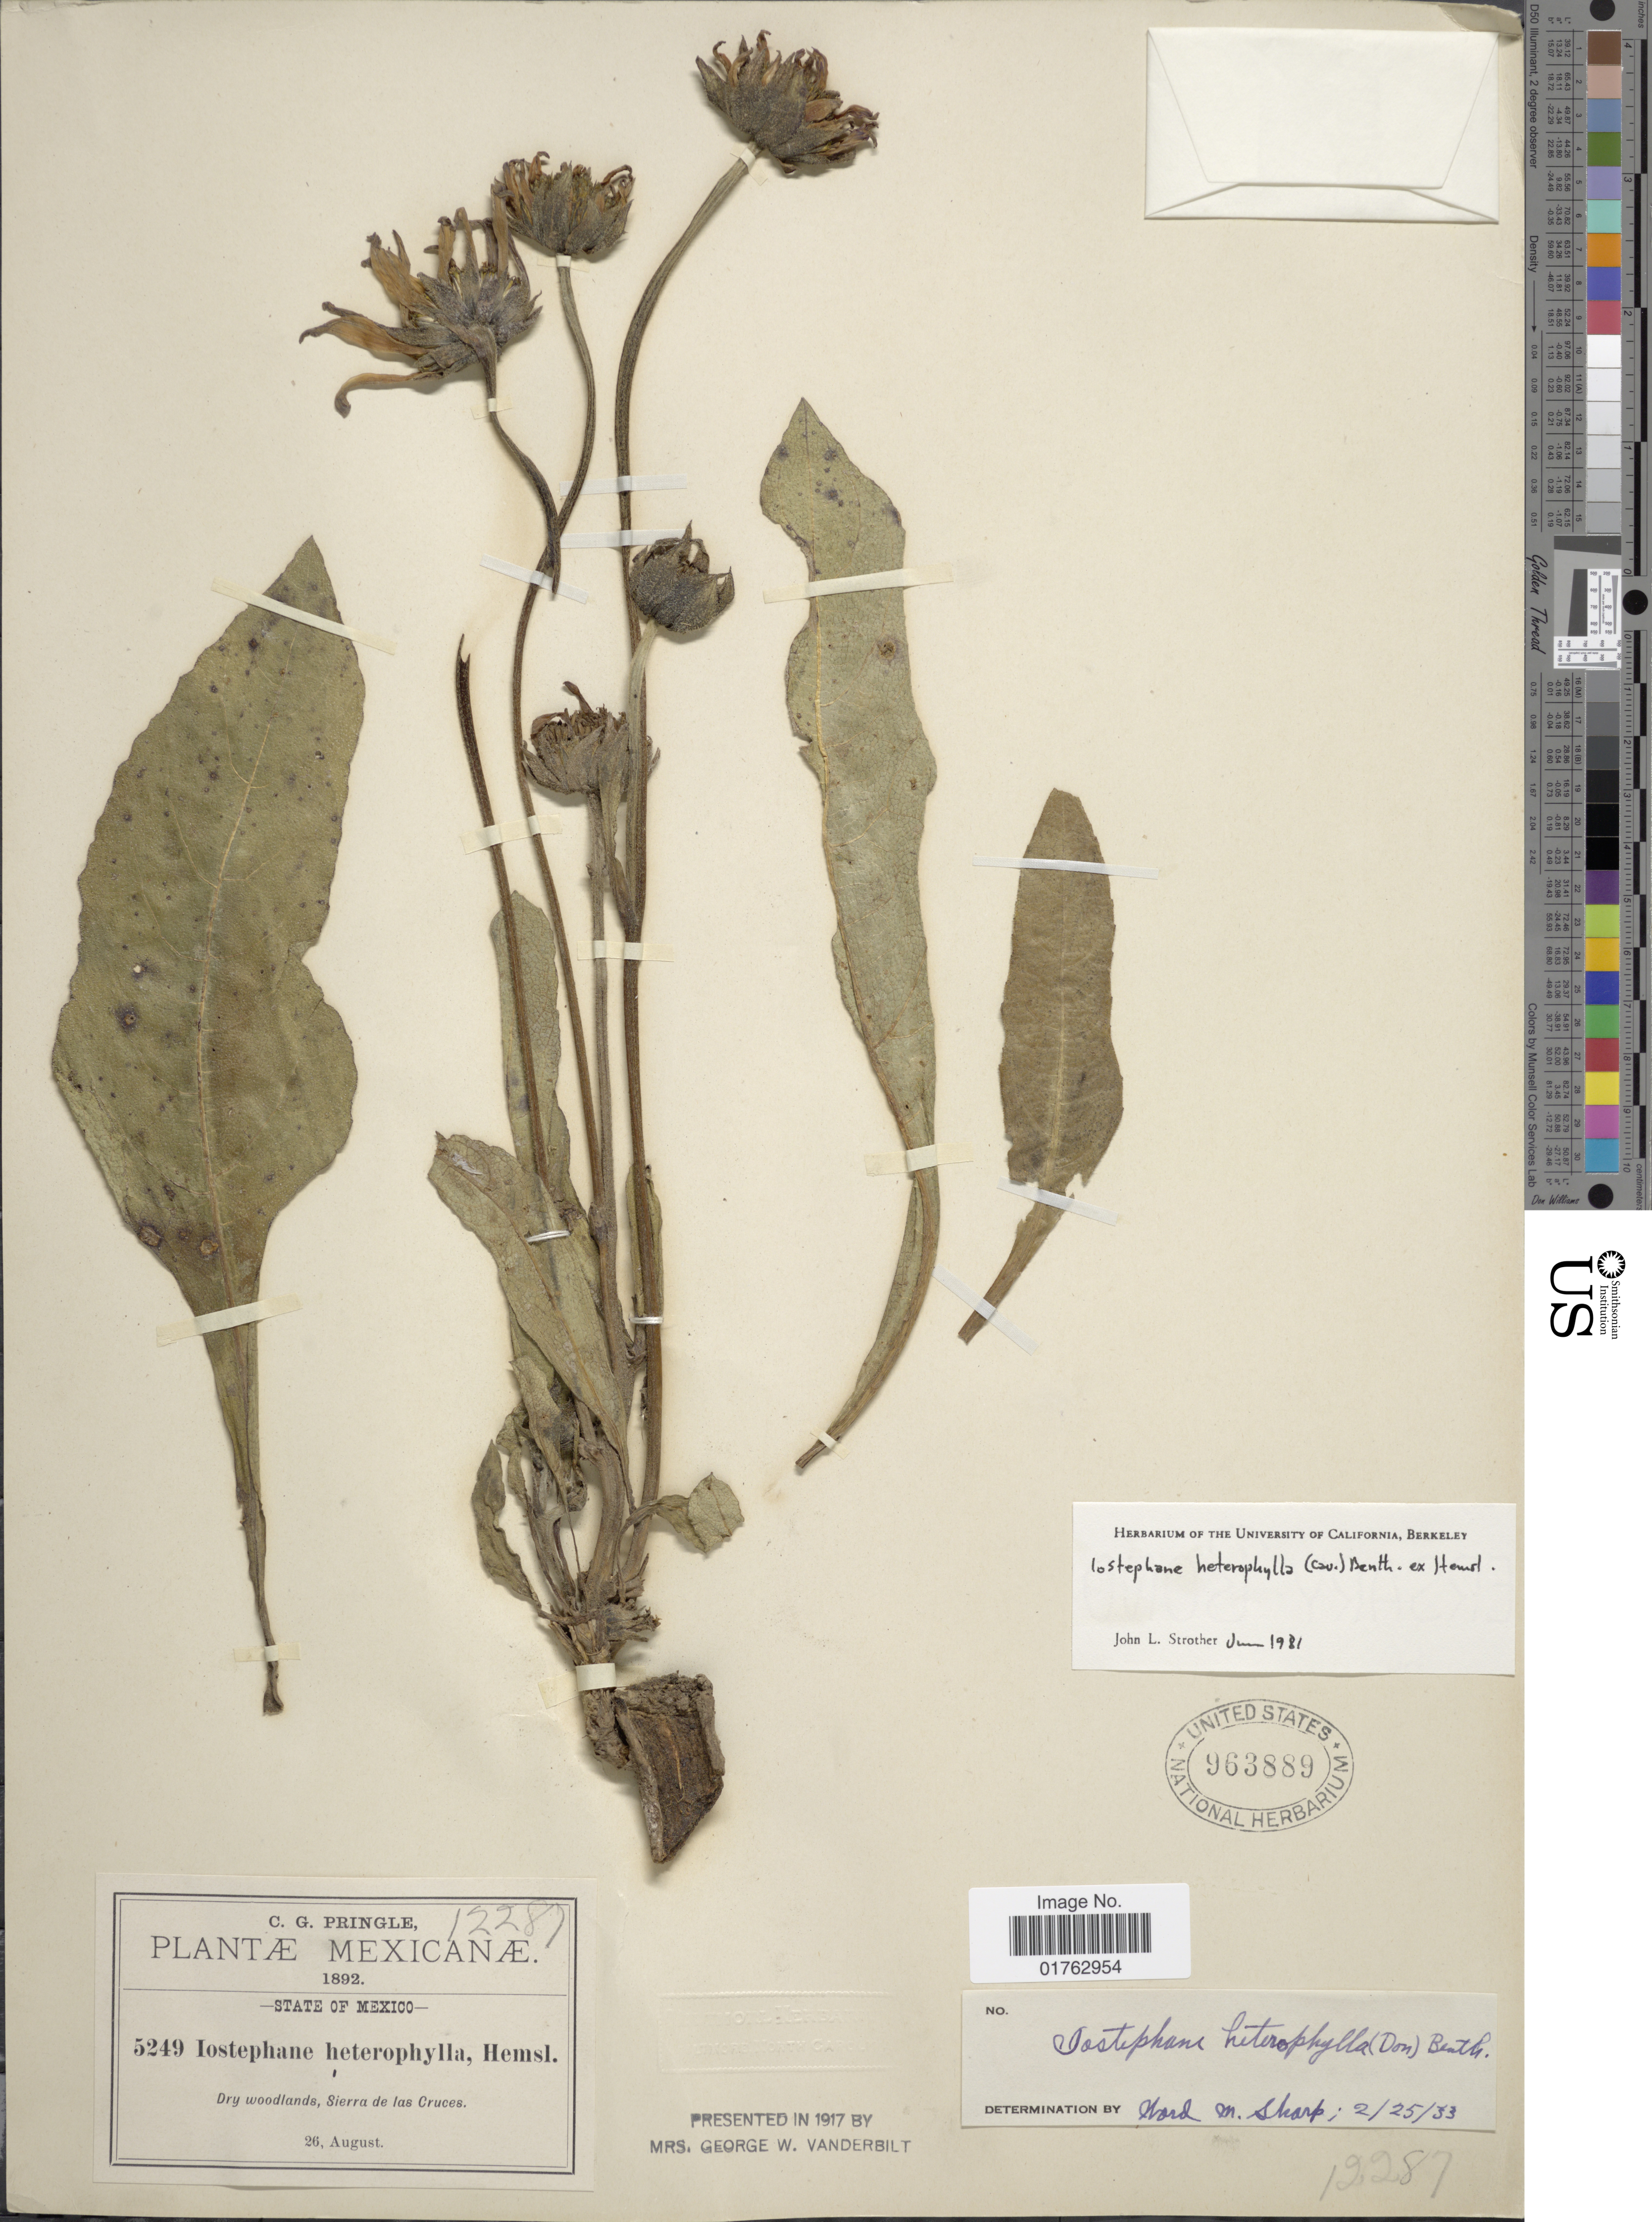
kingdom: Plantae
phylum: Tracheophyta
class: Magnoliopsida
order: Asterales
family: Asteraceae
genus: Iostephane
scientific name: Iostephane heterophylla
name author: (Cav.) Benth. ex Hemsl.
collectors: C. G. Pringle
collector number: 5249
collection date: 1892-08-26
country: Mexico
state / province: México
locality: Dry woodlands, Sierra de las Cruces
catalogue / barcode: US 963889